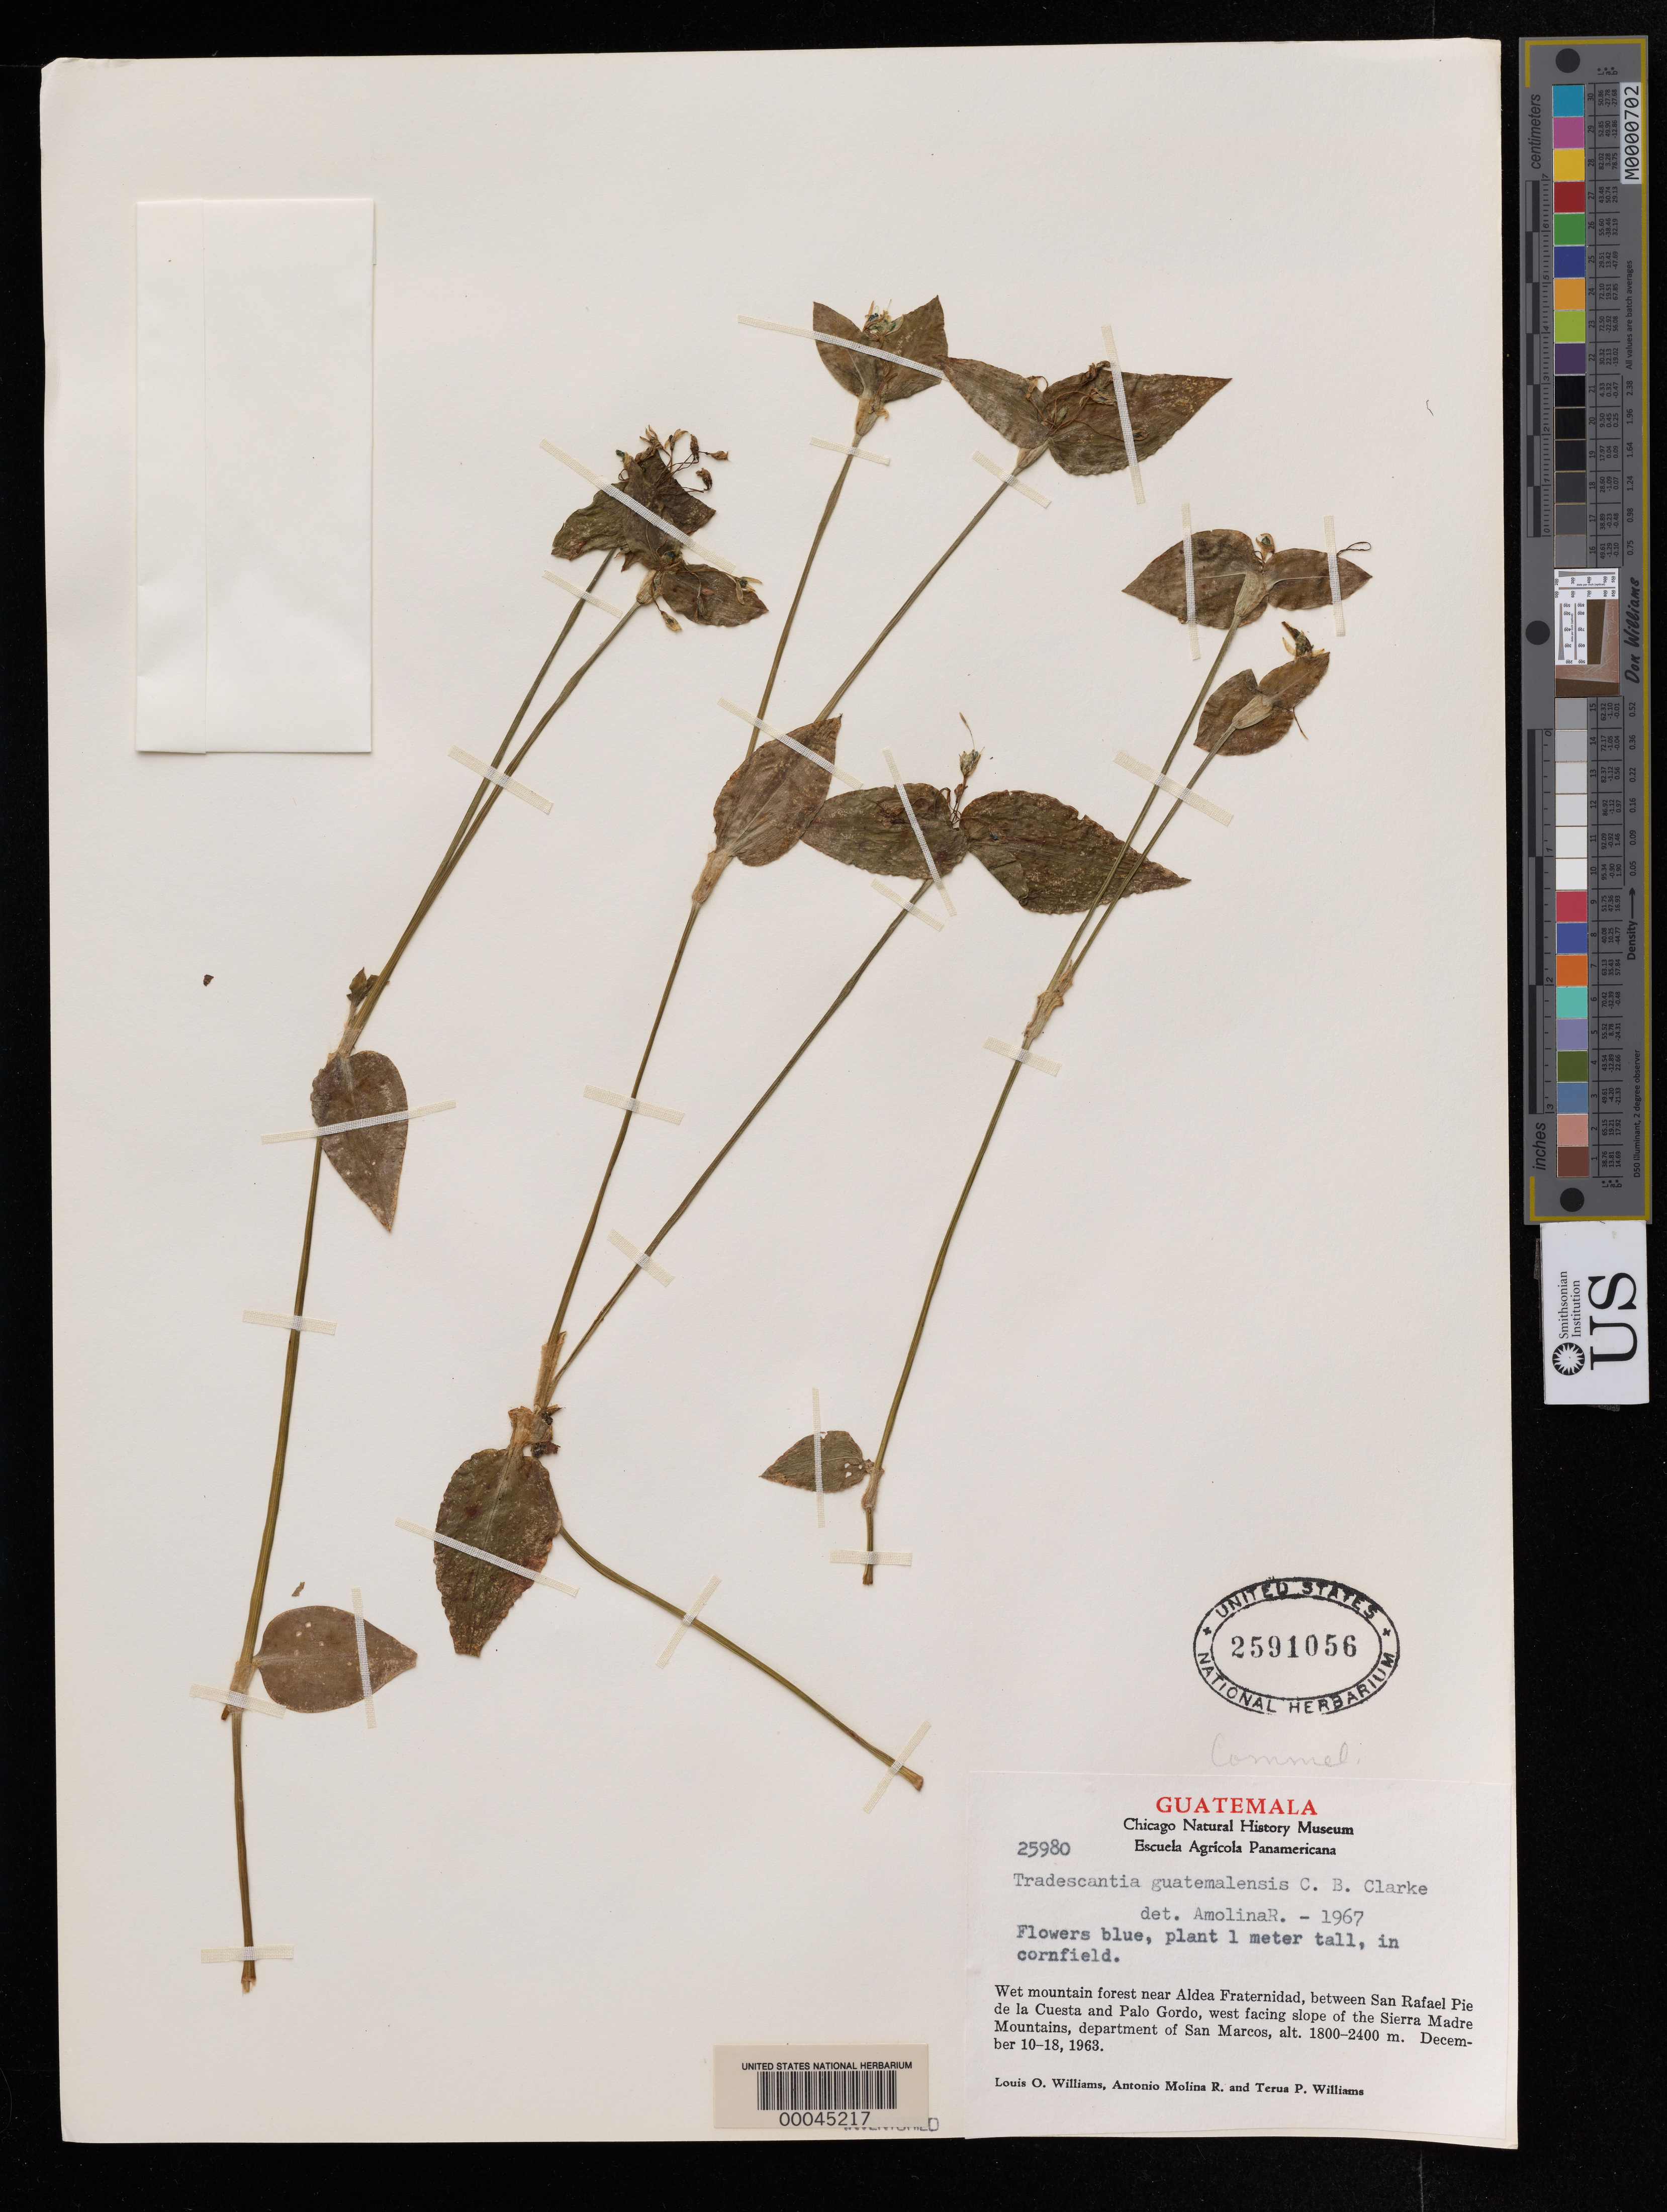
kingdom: Plantae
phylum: Tracheophyta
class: Liliopsida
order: Commelinales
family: Commelinaceae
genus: Tradescantia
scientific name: Tradescantia guatemalensis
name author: C.B. Clarke ex Donn. Sm.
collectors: L. O. Williams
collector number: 25980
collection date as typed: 10 Dec 1963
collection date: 1963-12-10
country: Guatemala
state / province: San Marcos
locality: Near Aldea Fraternidad, Sierra Madre Mtns.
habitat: Wet mountain forest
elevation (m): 1800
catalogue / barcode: US 2591056